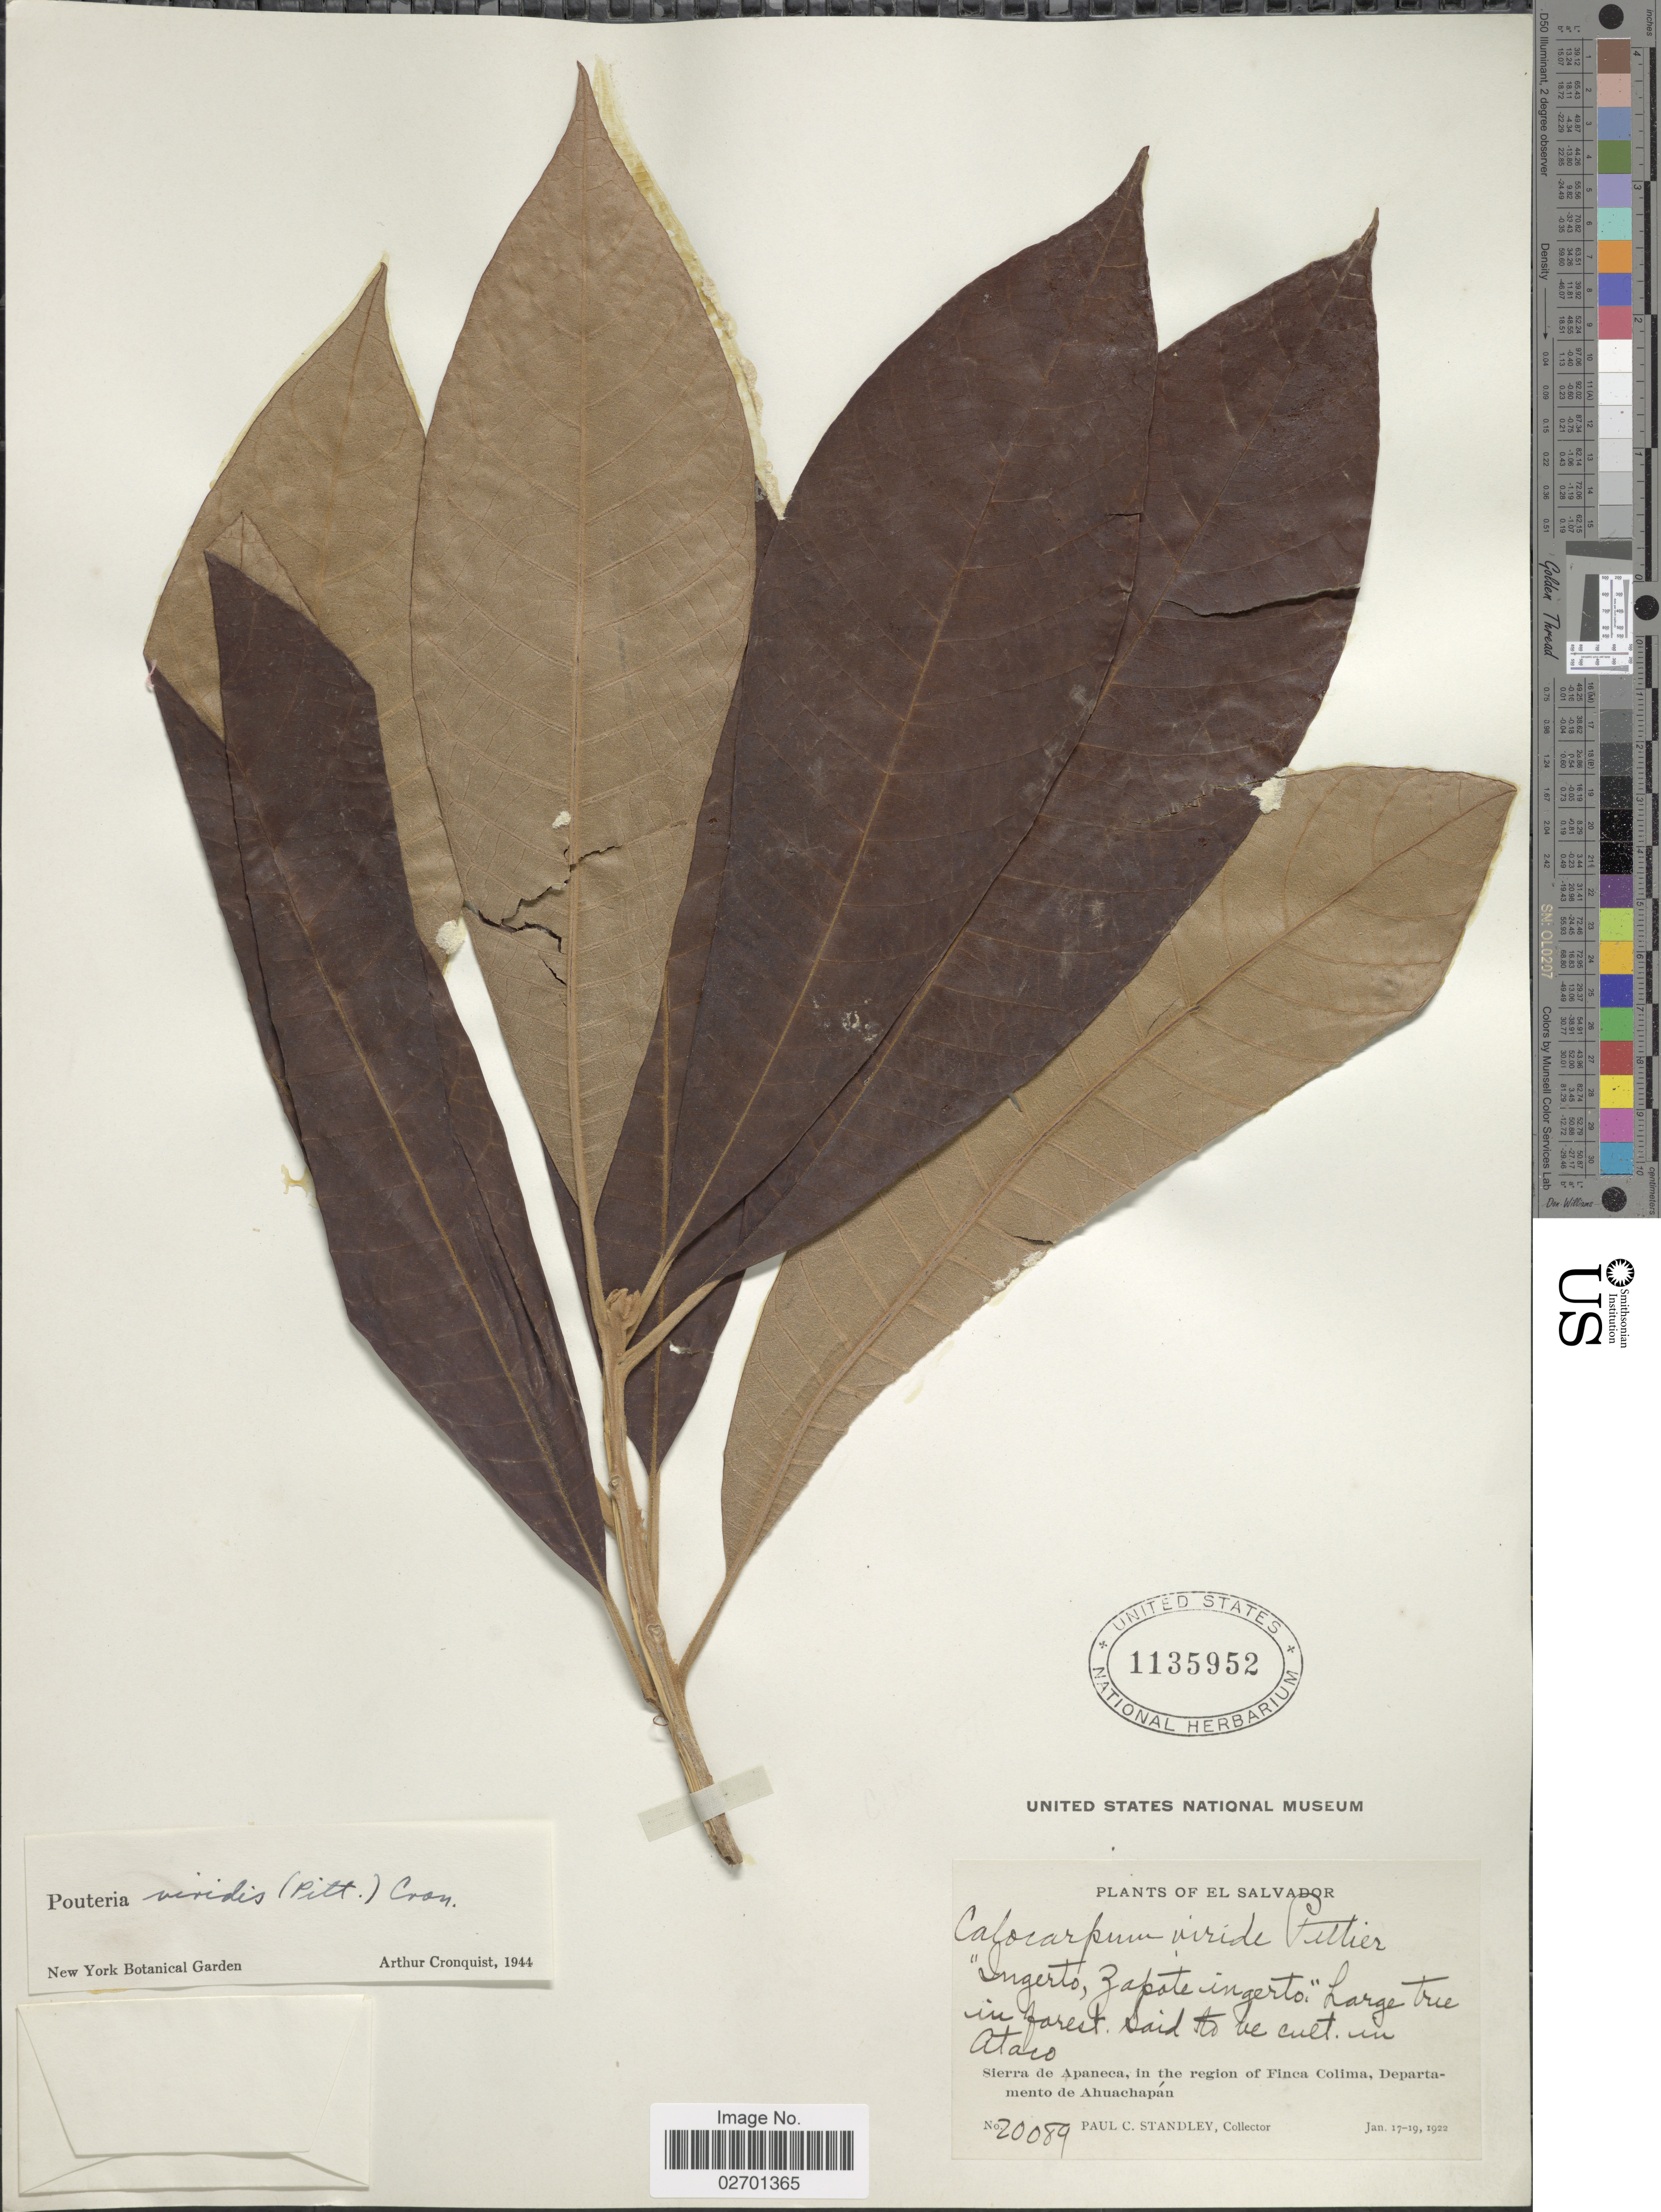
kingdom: Plantae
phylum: Tracheophyta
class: Magnoliopsida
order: Ericales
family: Sapotaceae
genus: Pouteria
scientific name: Pouteria viridis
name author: (Pittier) Cronq.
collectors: P. C. Standley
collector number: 20089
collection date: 1922-01-17/1922-01-19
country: El Salvador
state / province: Ahuachapan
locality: Said to be cult. in Ataco, Sierra de Apaneca, in the region of Finca Colima.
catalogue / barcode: US 1135952